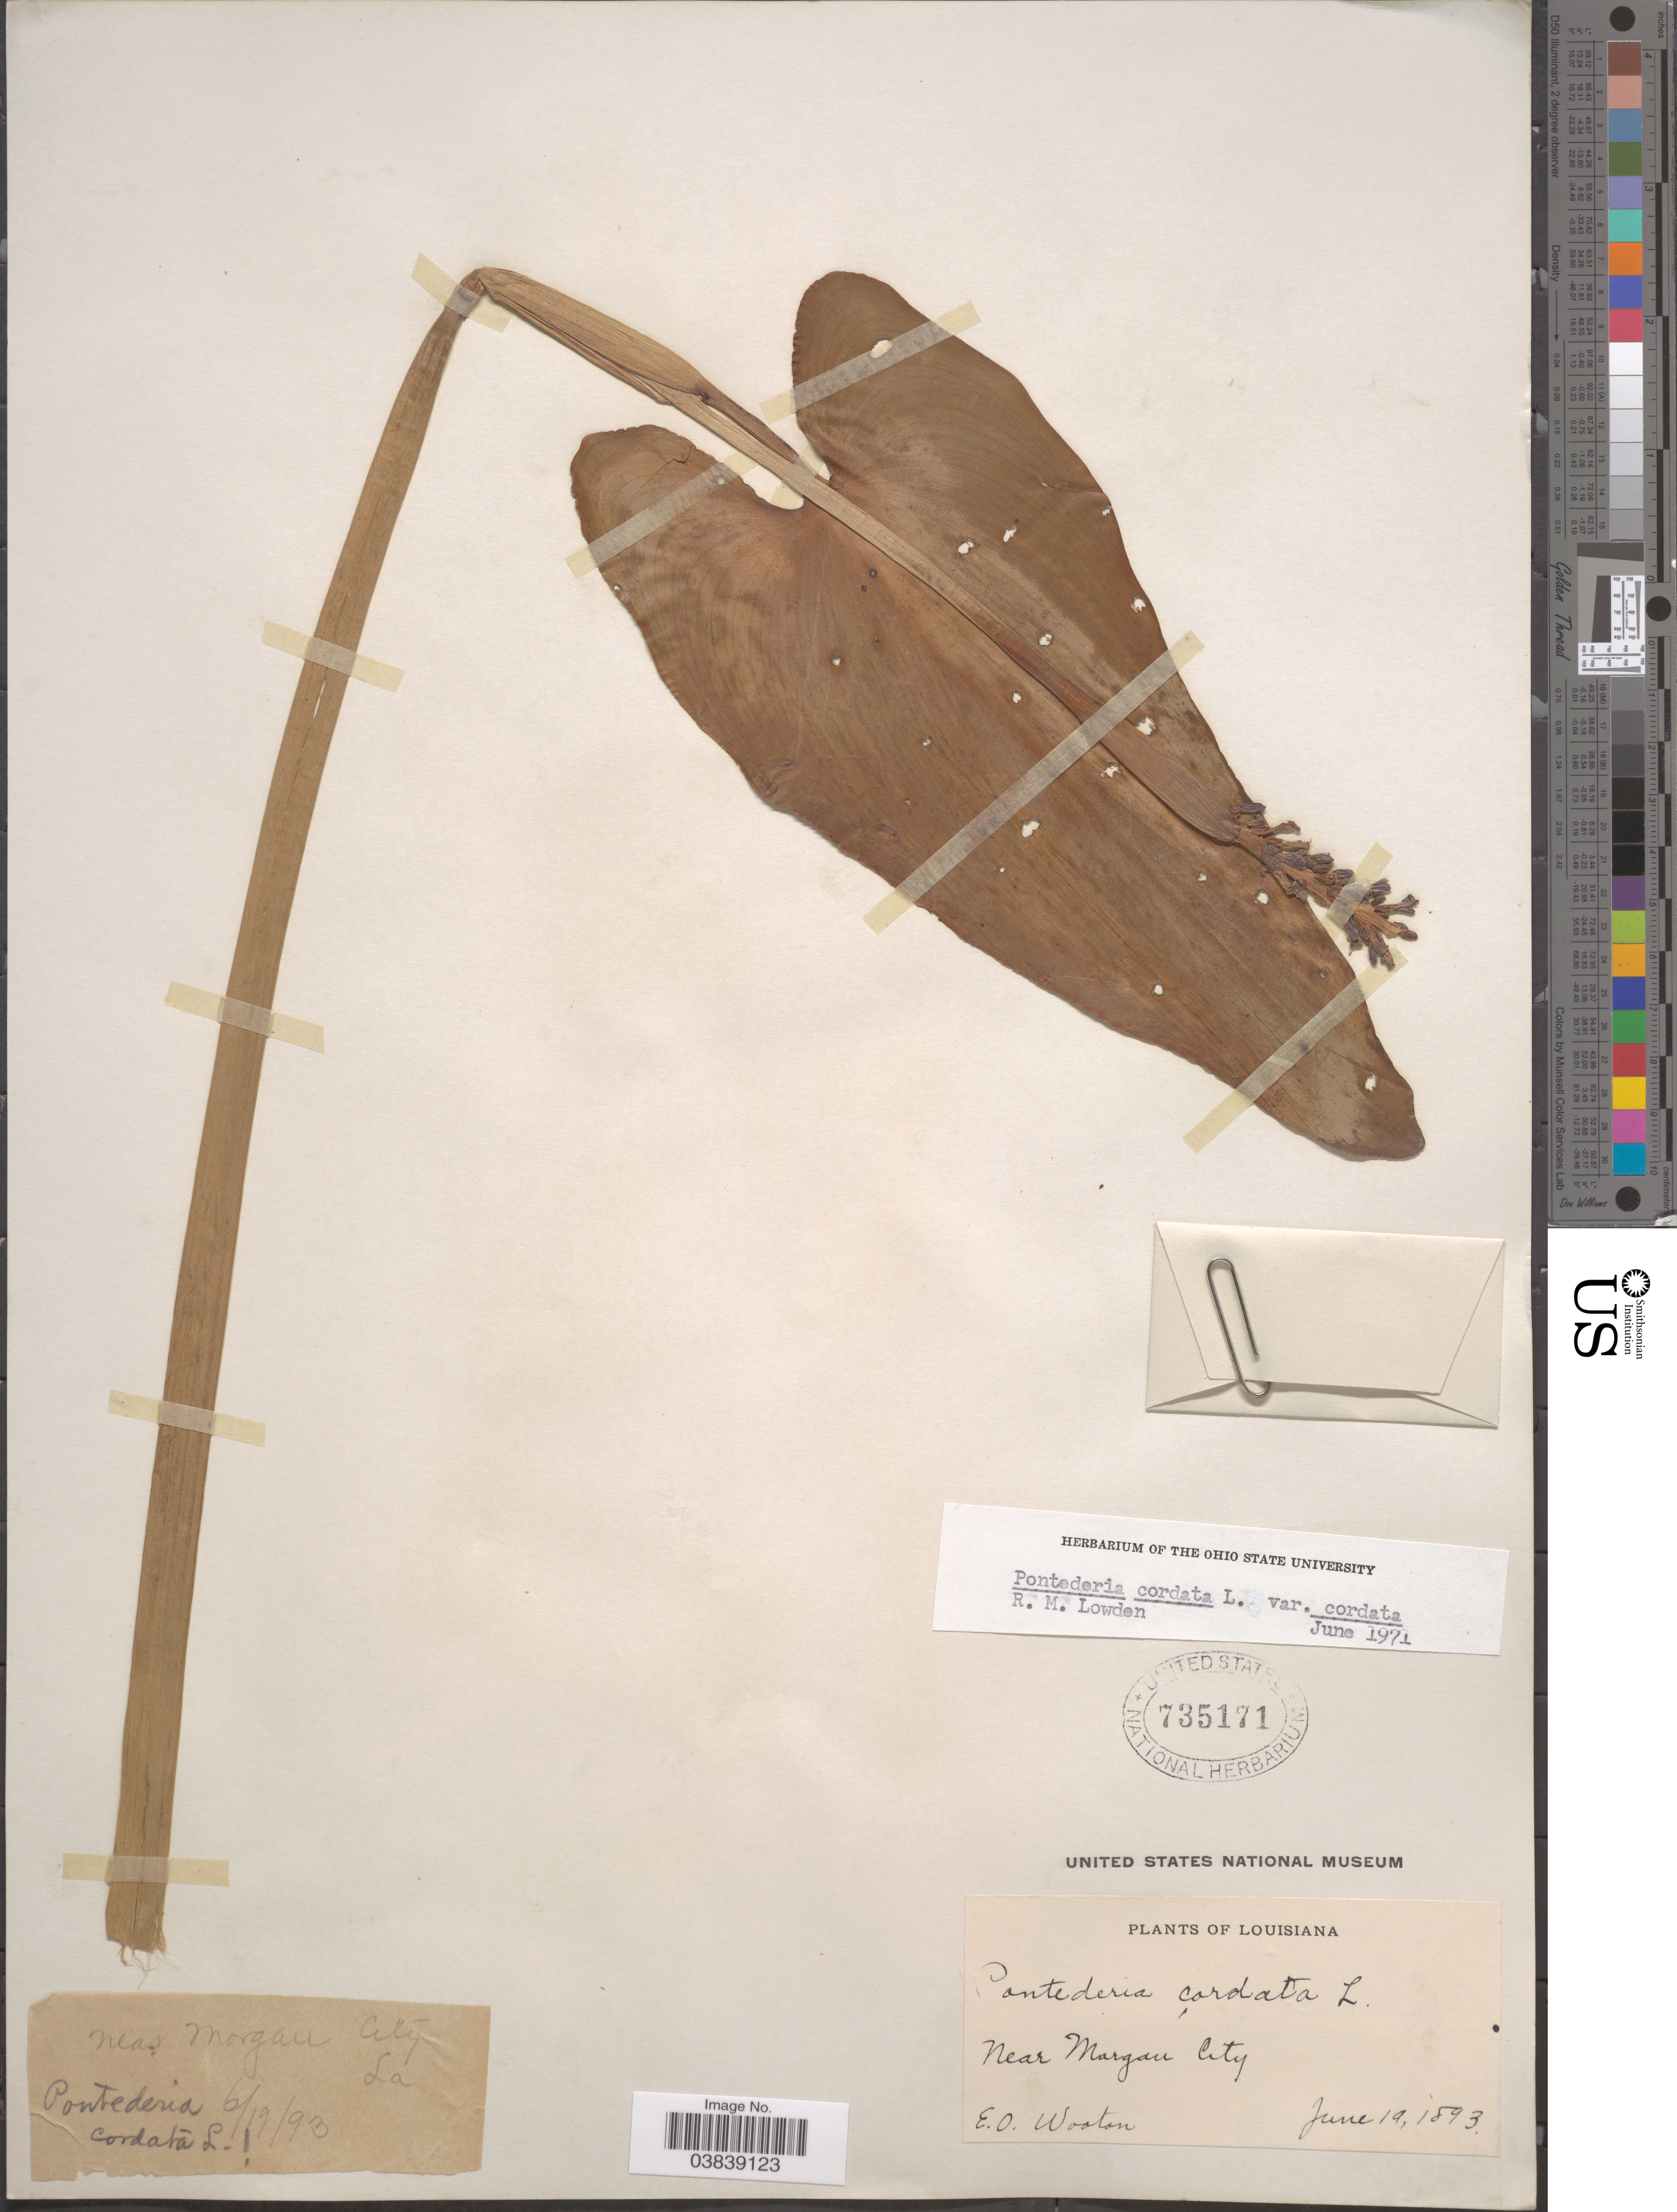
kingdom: Plantae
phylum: Tracheophyta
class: Liliopsida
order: Commelinales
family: Pontederiaceae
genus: Pontederia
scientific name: Pontederia cordata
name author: L.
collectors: E. O. Wooton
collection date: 1893-06-19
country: United States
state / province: Louisiana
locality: Near Morgan City.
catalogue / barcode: US 735171